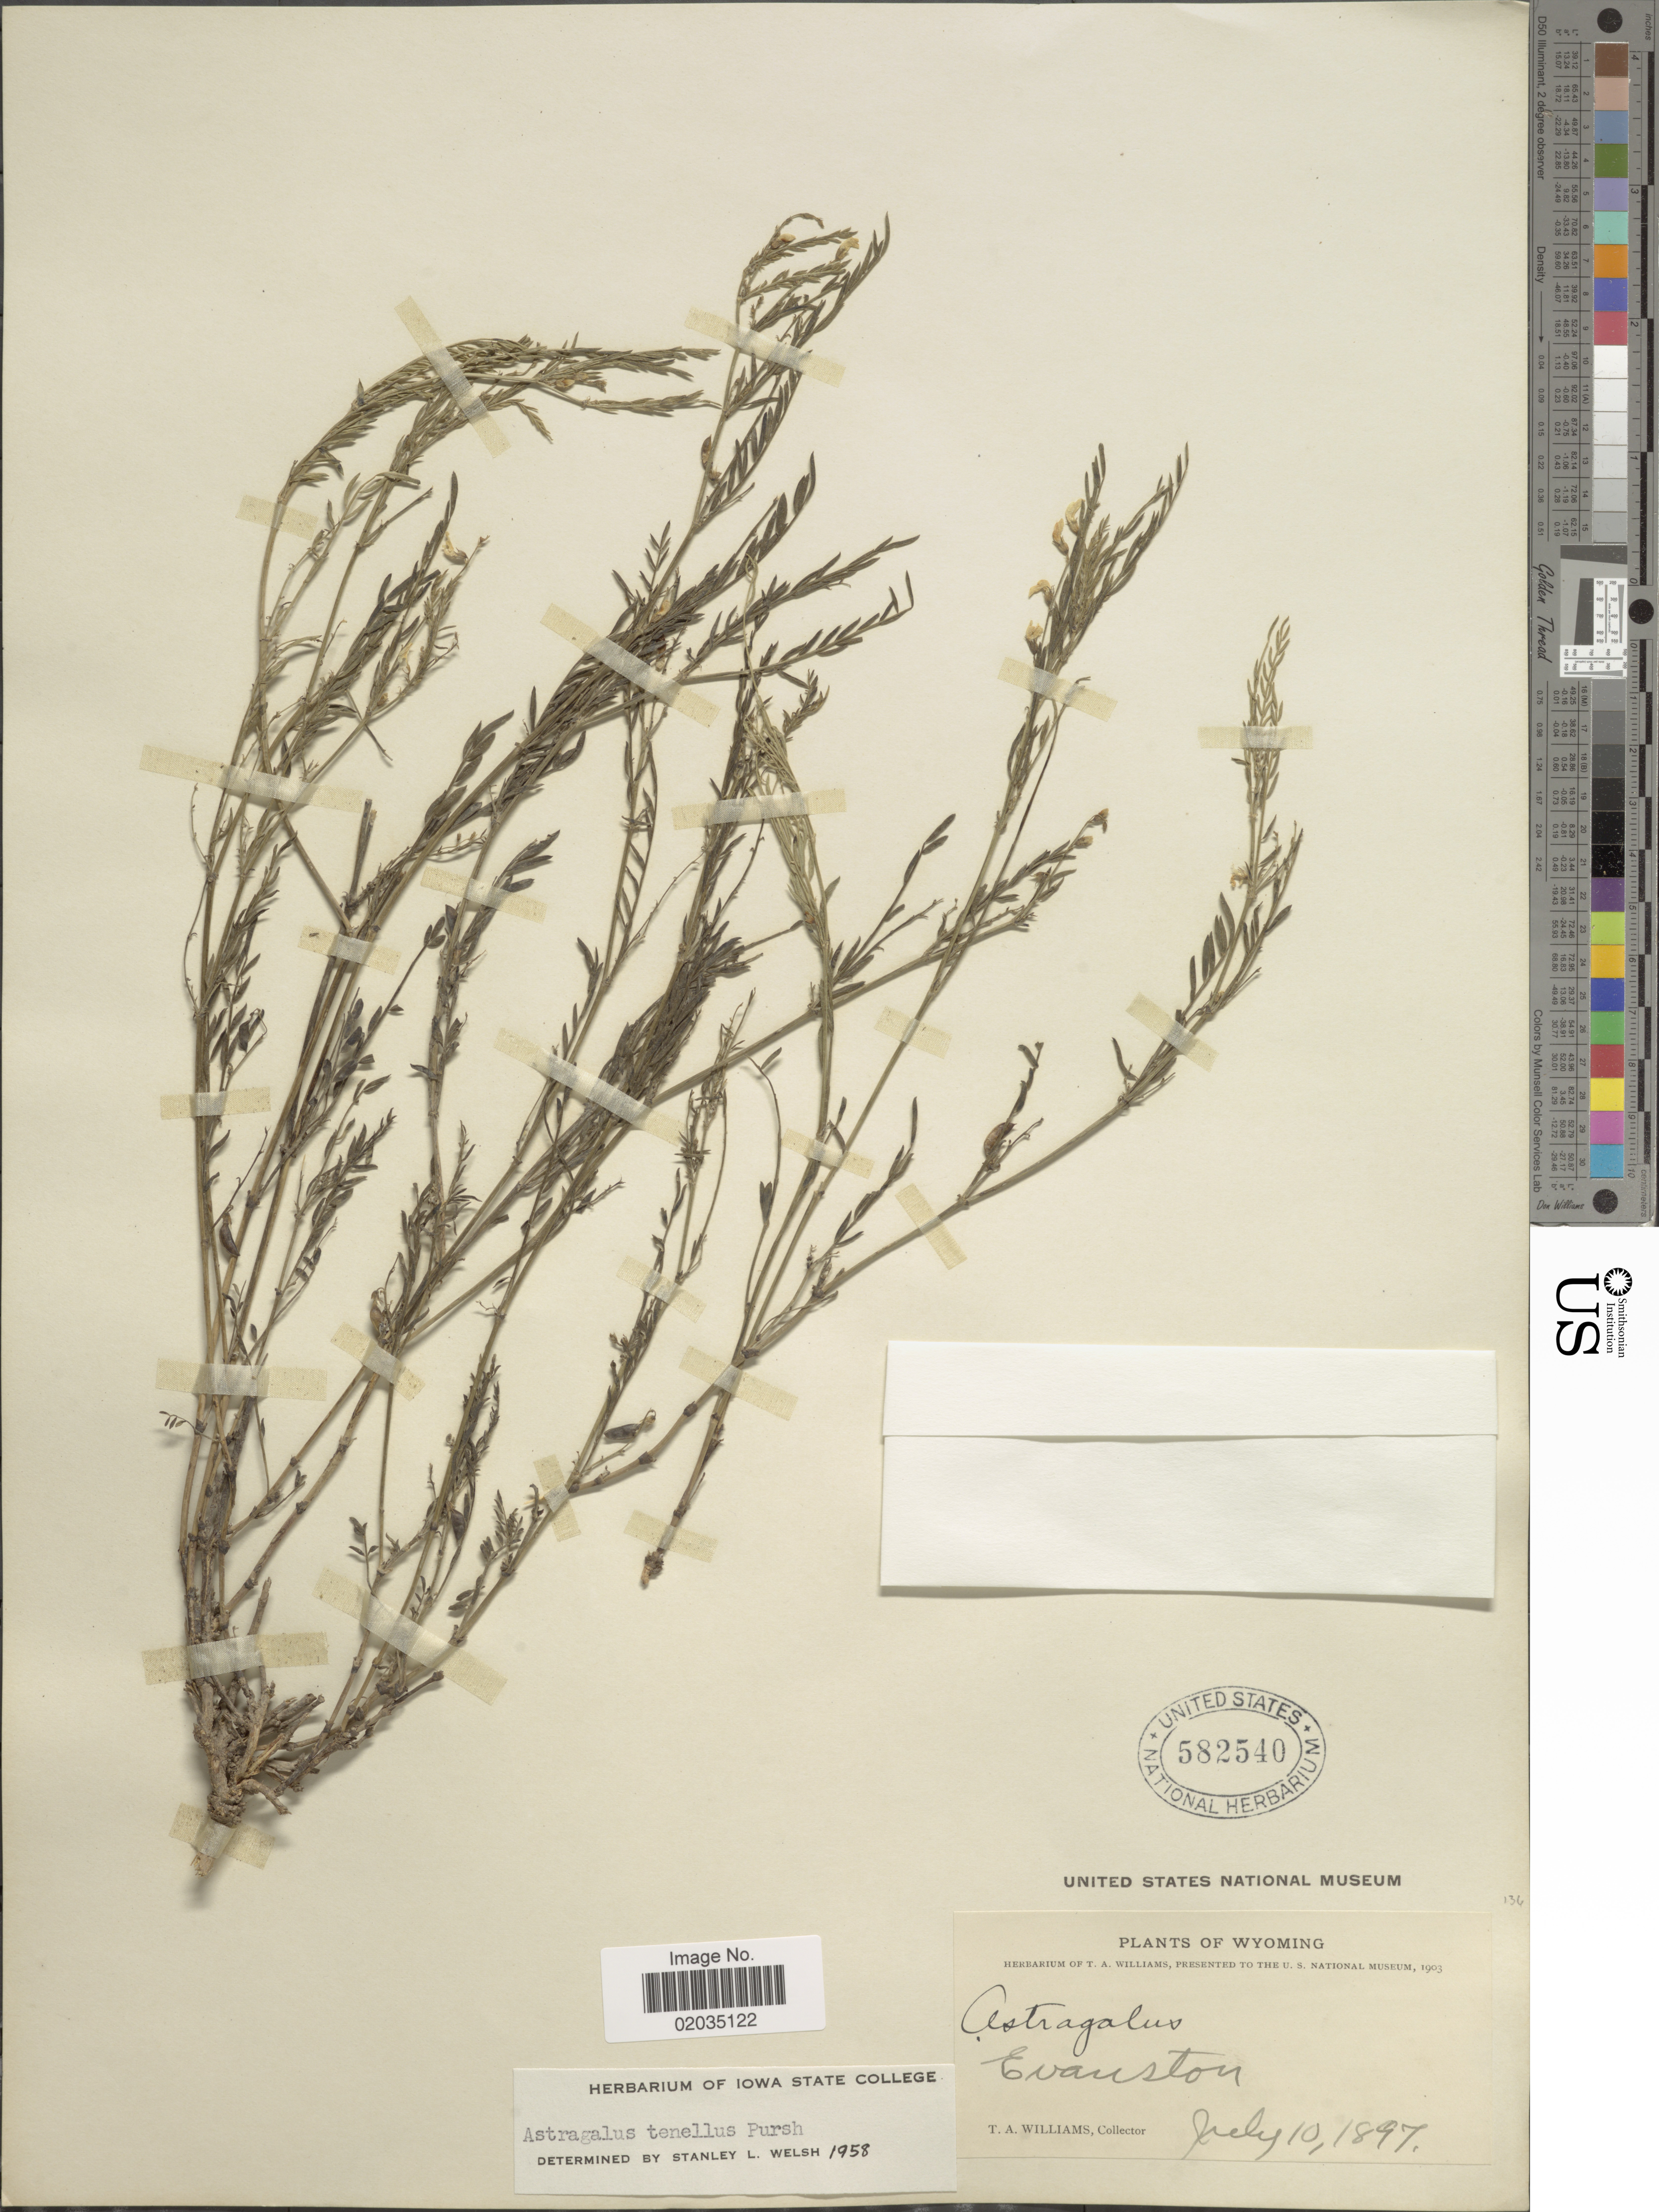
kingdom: Plantae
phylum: Tracheophyta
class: Magnoliopsida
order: Fabales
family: Fabaceae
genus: Astragalus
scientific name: Astragalus tenellus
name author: Pursh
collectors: T. A. Williams (herbarium)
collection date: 1897-07-10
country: United States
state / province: Wyoming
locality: Evanston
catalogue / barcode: US 582540